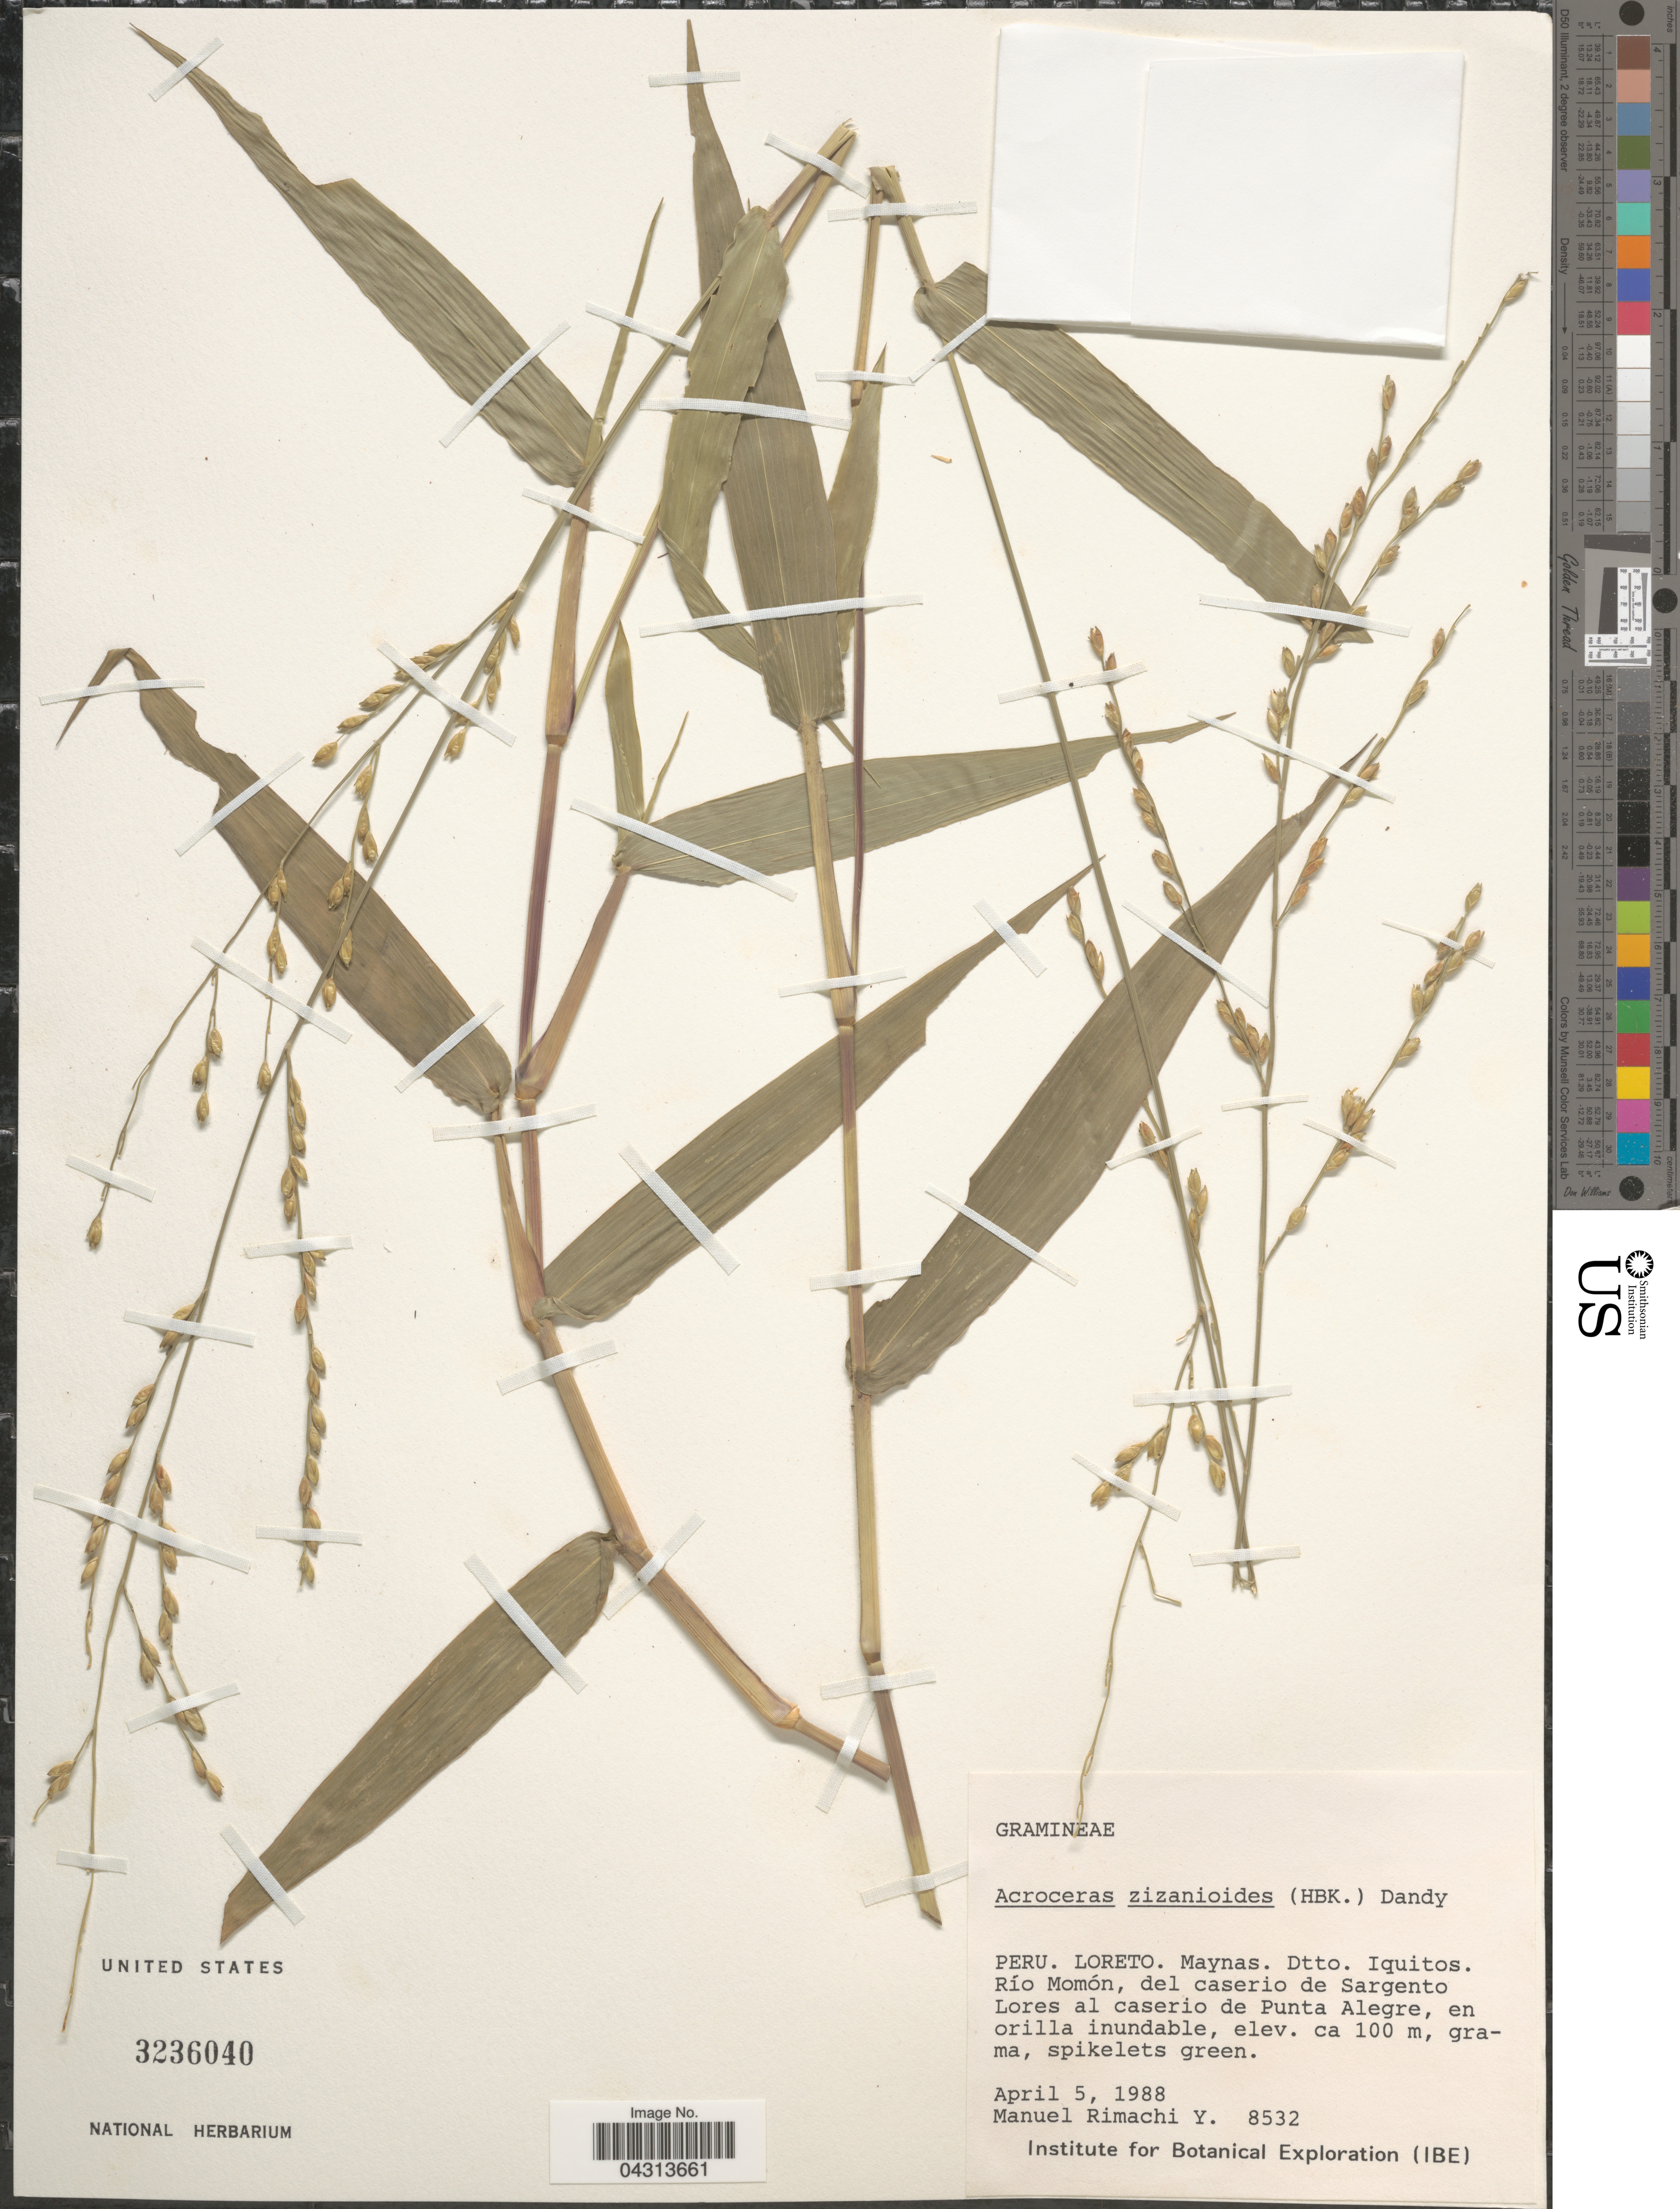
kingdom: Plantae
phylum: Tracheophyta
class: Liliopsida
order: Poales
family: Poaceae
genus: Acroceras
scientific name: Acroceras zizanioides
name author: (Kunth) Dandy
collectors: M. Rimachi Y.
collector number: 8532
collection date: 1988-04-05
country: Peru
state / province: Loreto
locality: Maynas. Dtto. Iquitos. Río Momón, del caserio de Sargento Lores al caserio de Punta Alegre. Institute for Botanical Exploration (IBE).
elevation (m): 100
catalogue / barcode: US 3236040